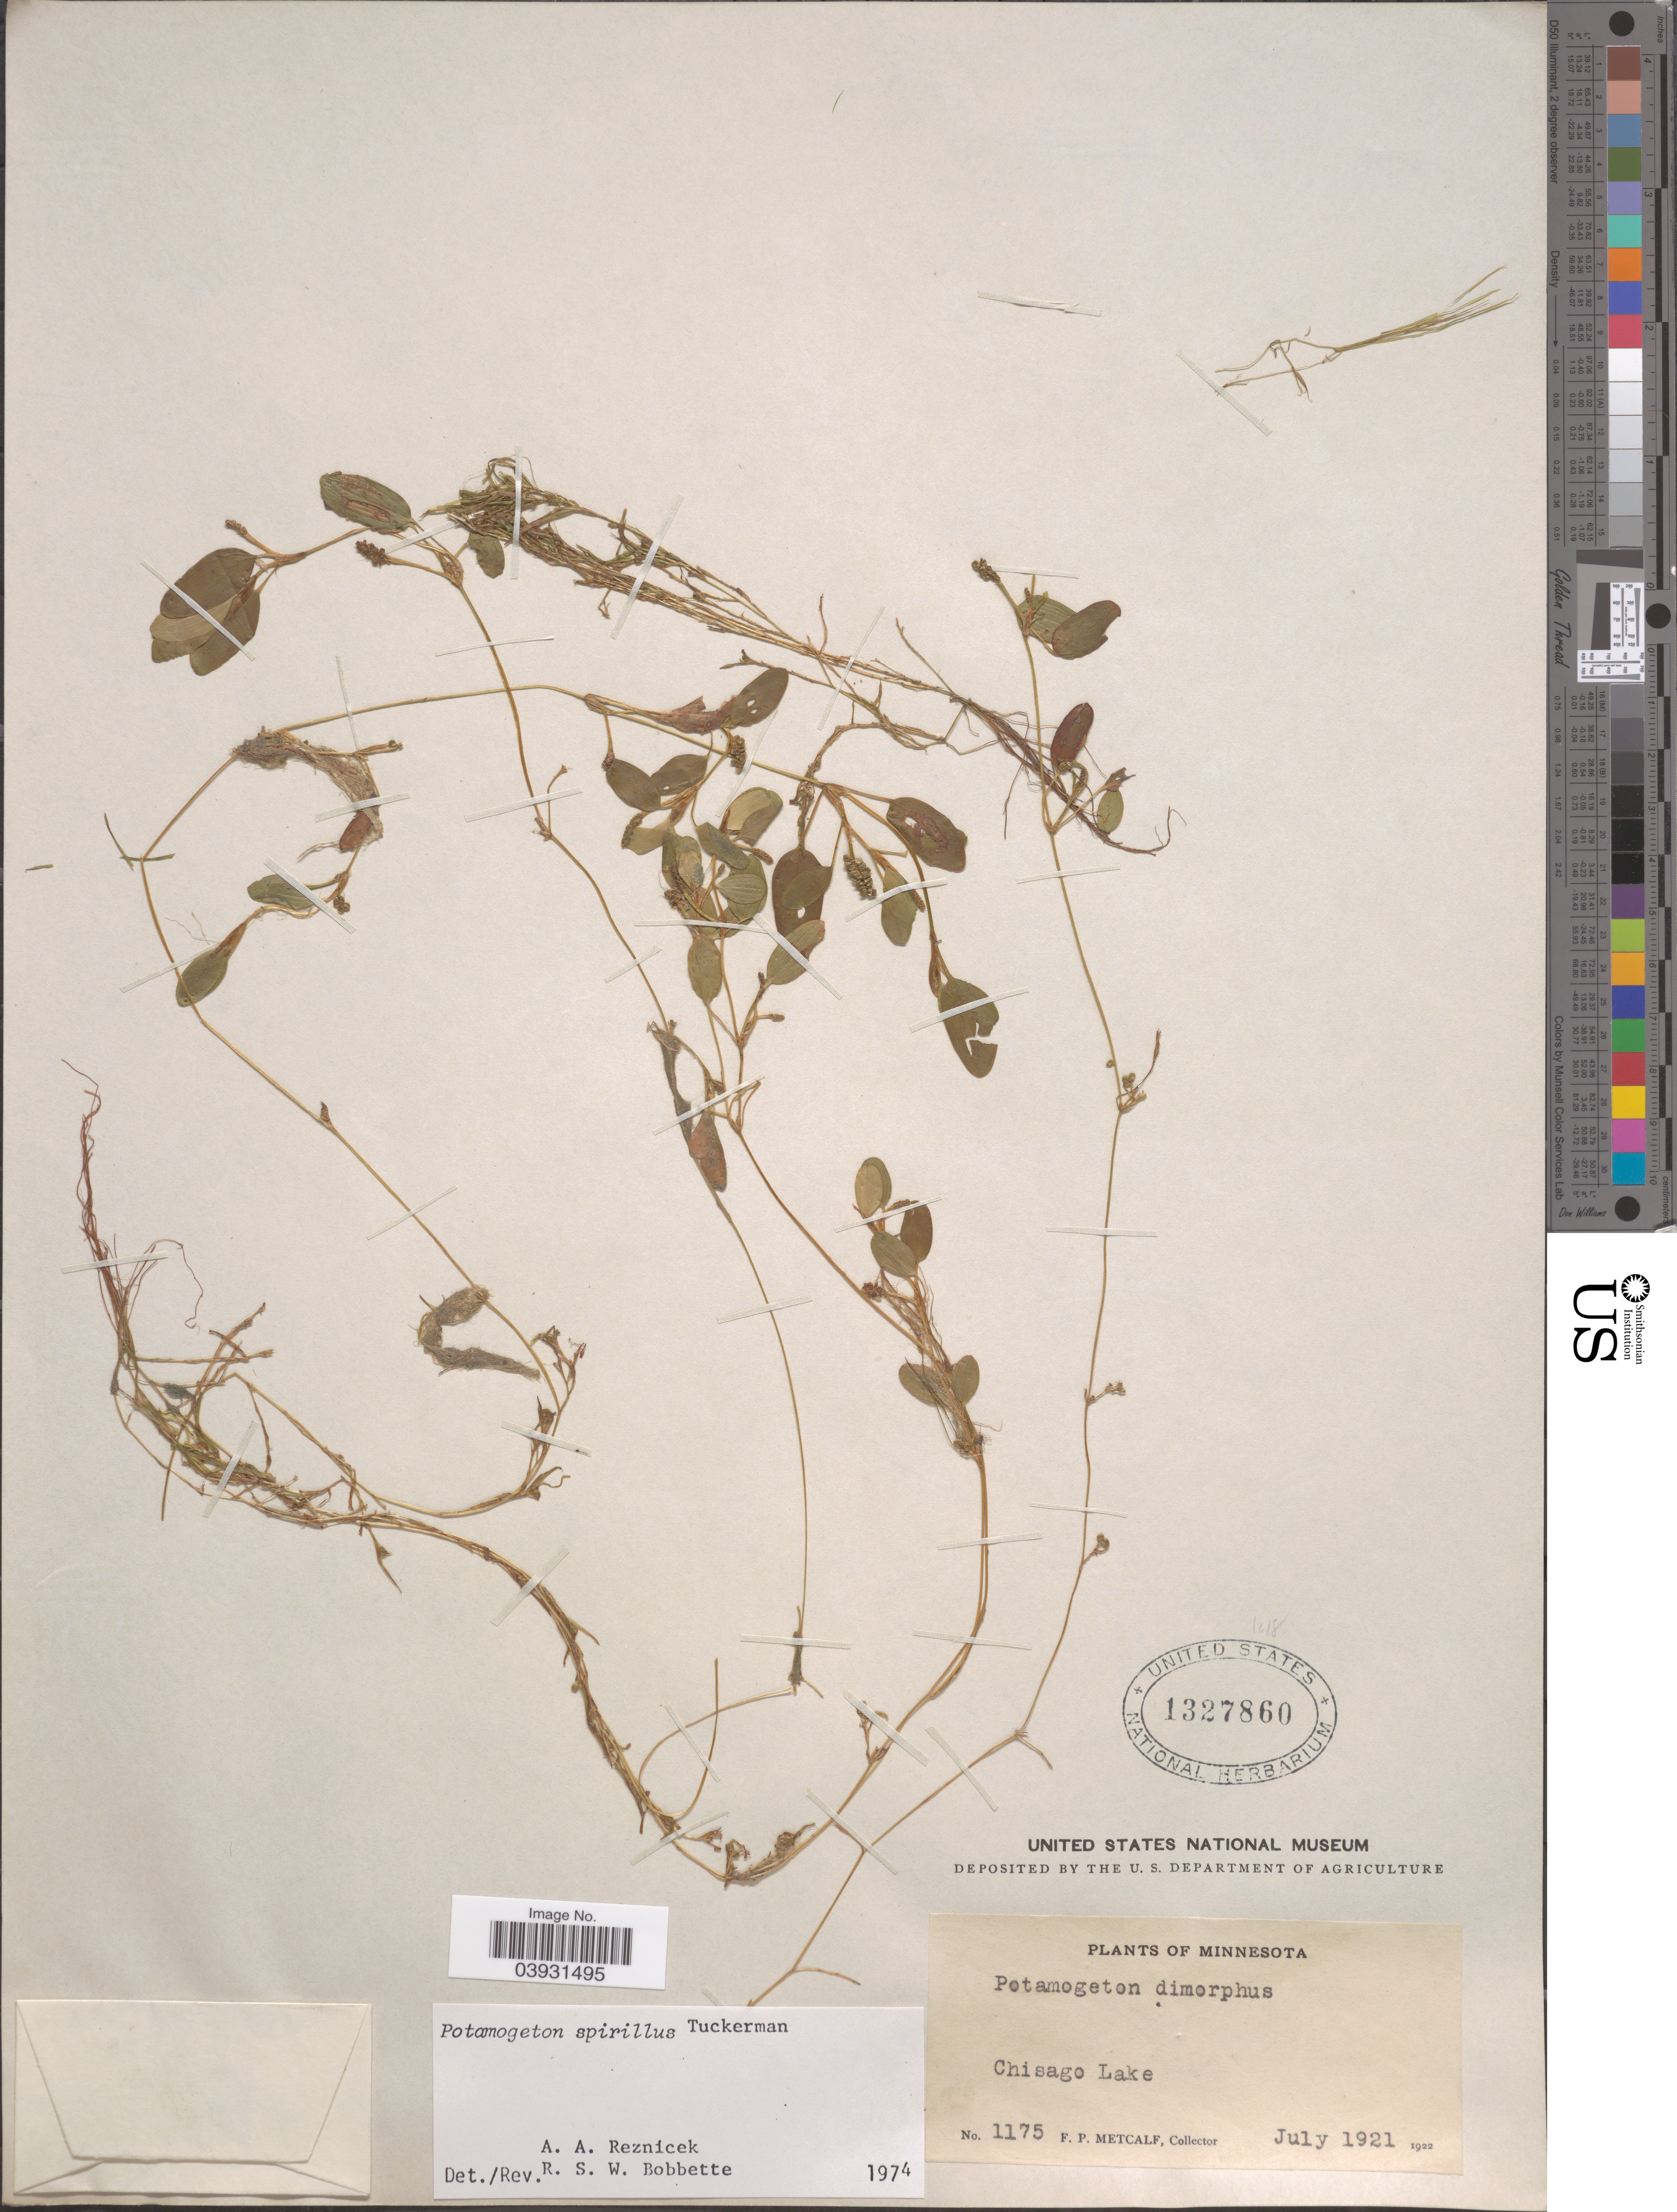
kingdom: Plantae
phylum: Tracheophyta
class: Liliopsida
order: Alismatales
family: Potamogetonaceae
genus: Potamogeton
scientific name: Potamogeton spirillus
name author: Tuck.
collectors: F. Metcalf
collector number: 1175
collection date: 1921-07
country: United States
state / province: Minnesota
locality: Chisago Lake.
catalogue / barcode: US 1327860